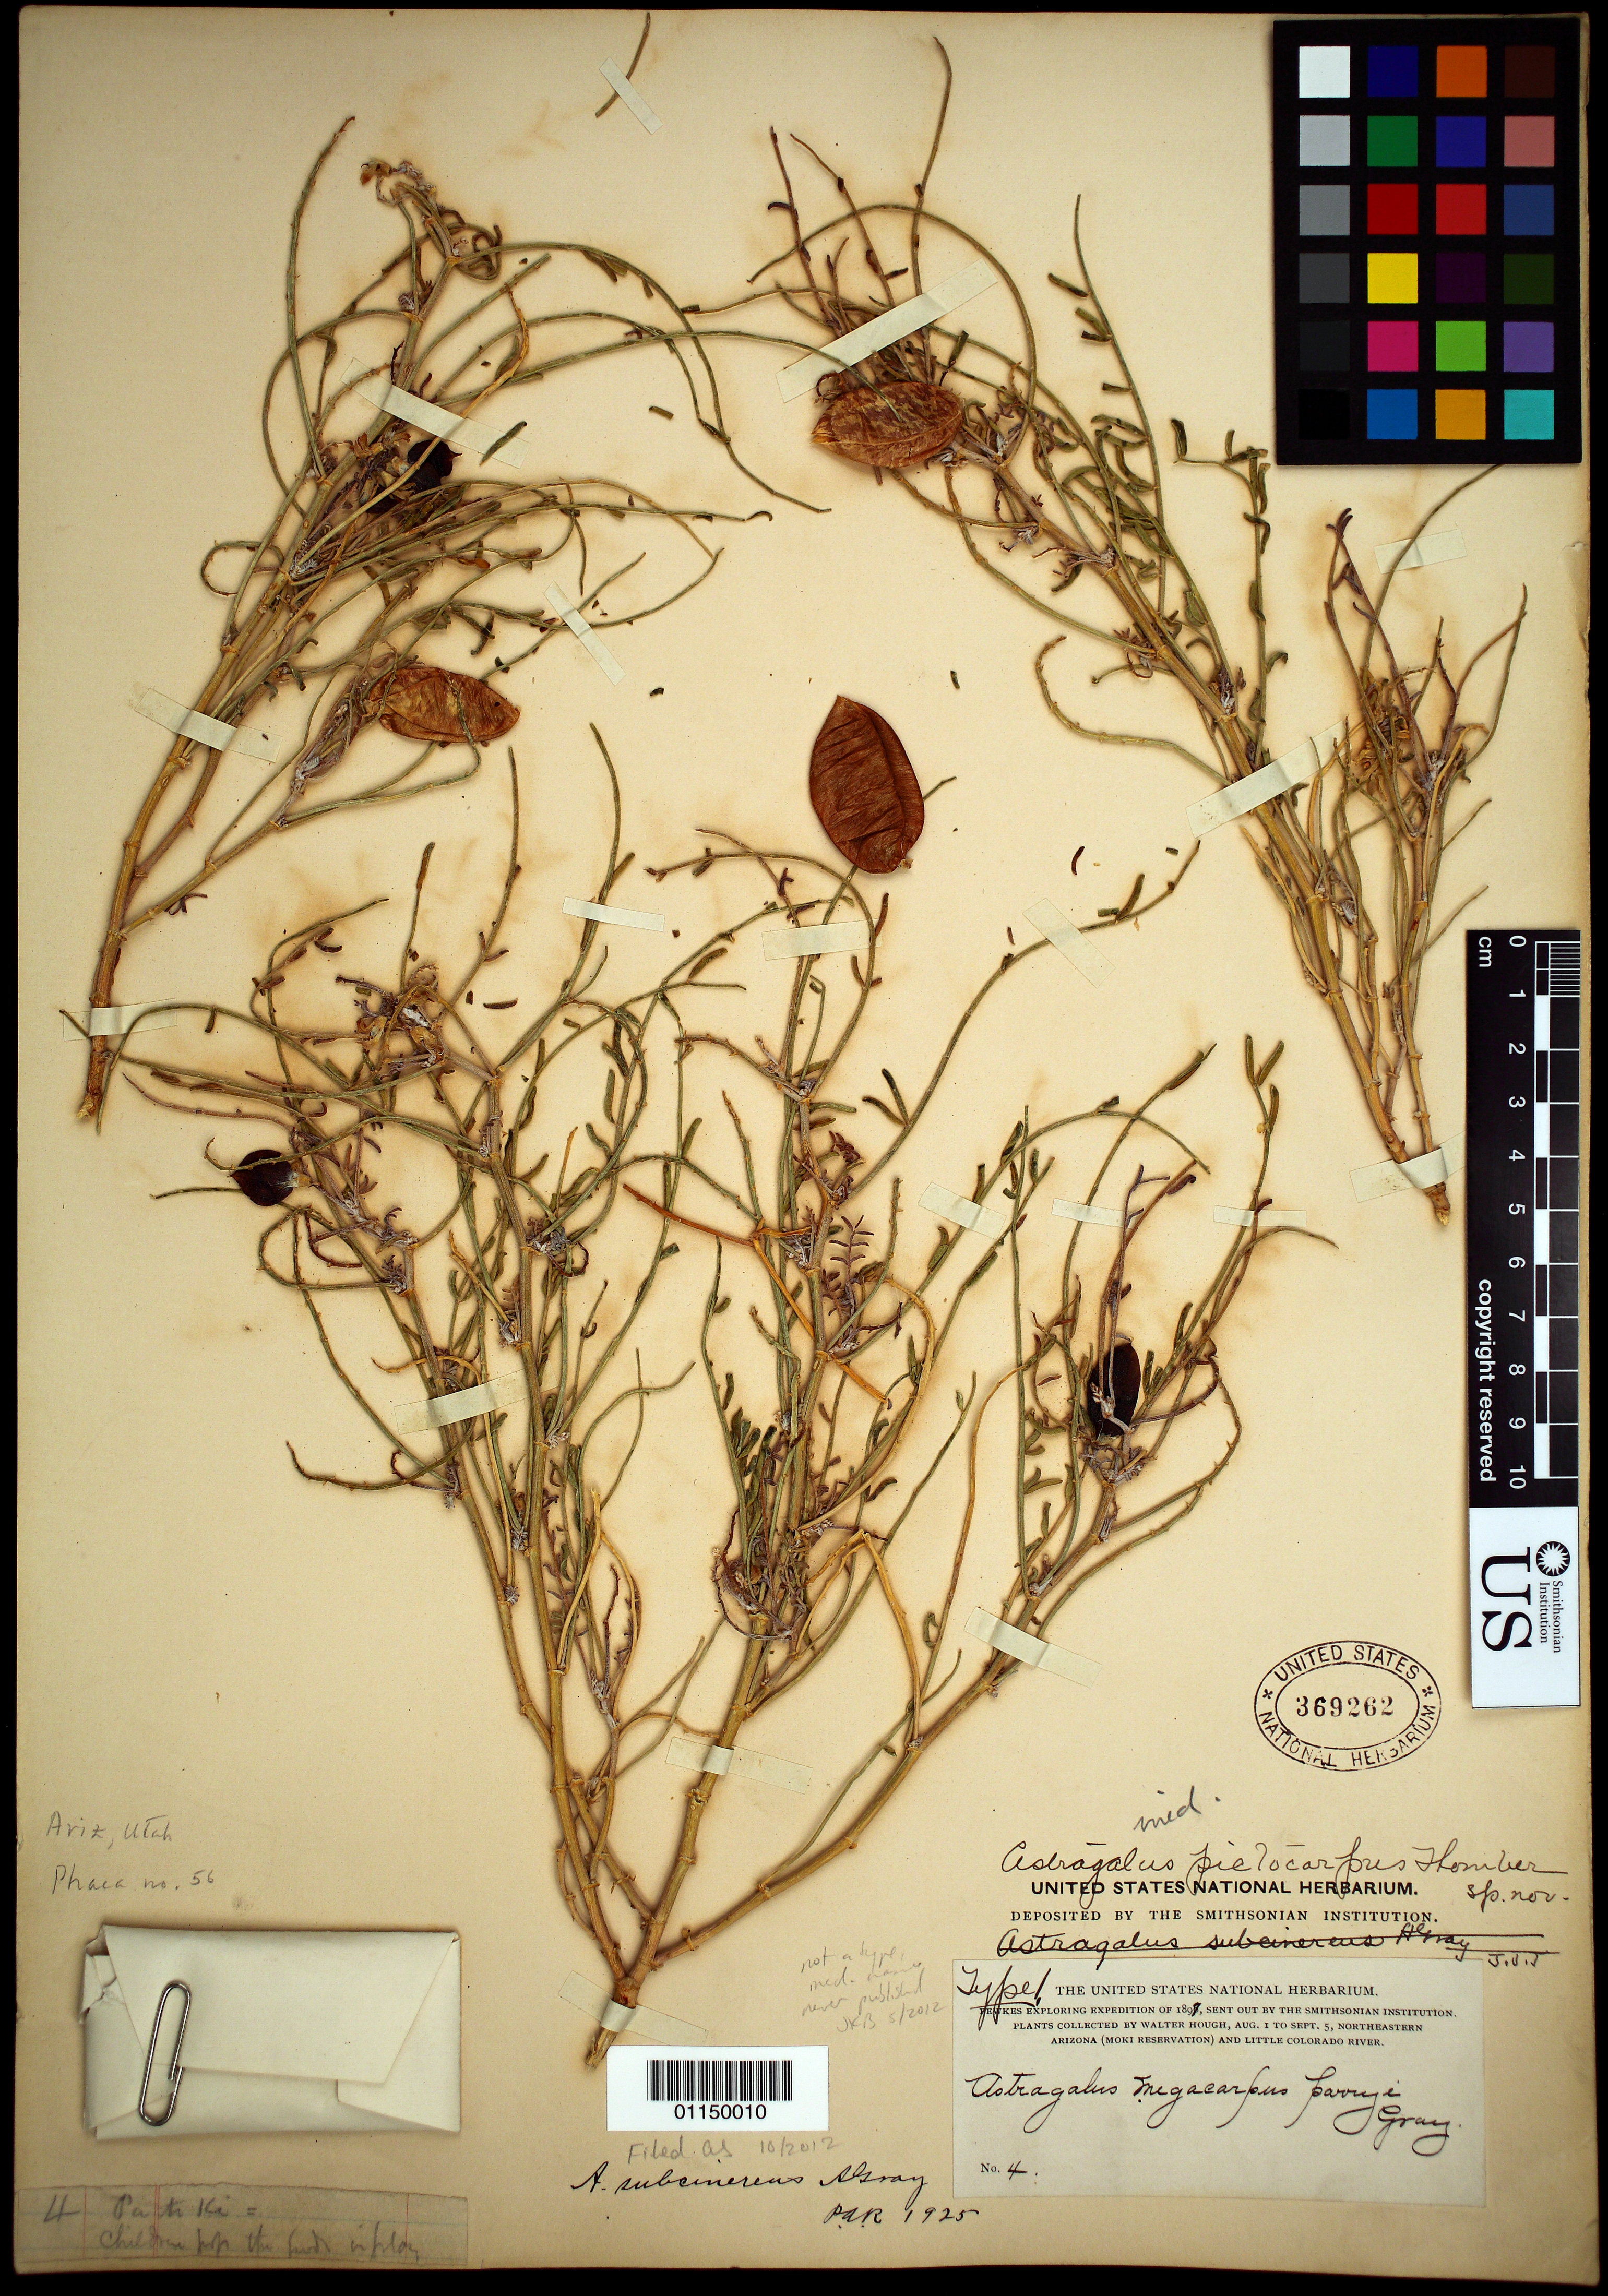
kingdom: Plantae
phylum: Tracheophyta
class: Magnoliopsida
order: Fabales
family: Fabaceae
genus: Astragalus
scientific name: Astragalus subcinereus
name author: A. Gray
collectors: W. Hough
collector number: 4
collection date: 1896-08-01/1896-09-05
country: United States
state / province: Arizona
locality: Northeastern Arizona (Moki Reservation) and Little Colorado River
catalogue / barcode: US 369262